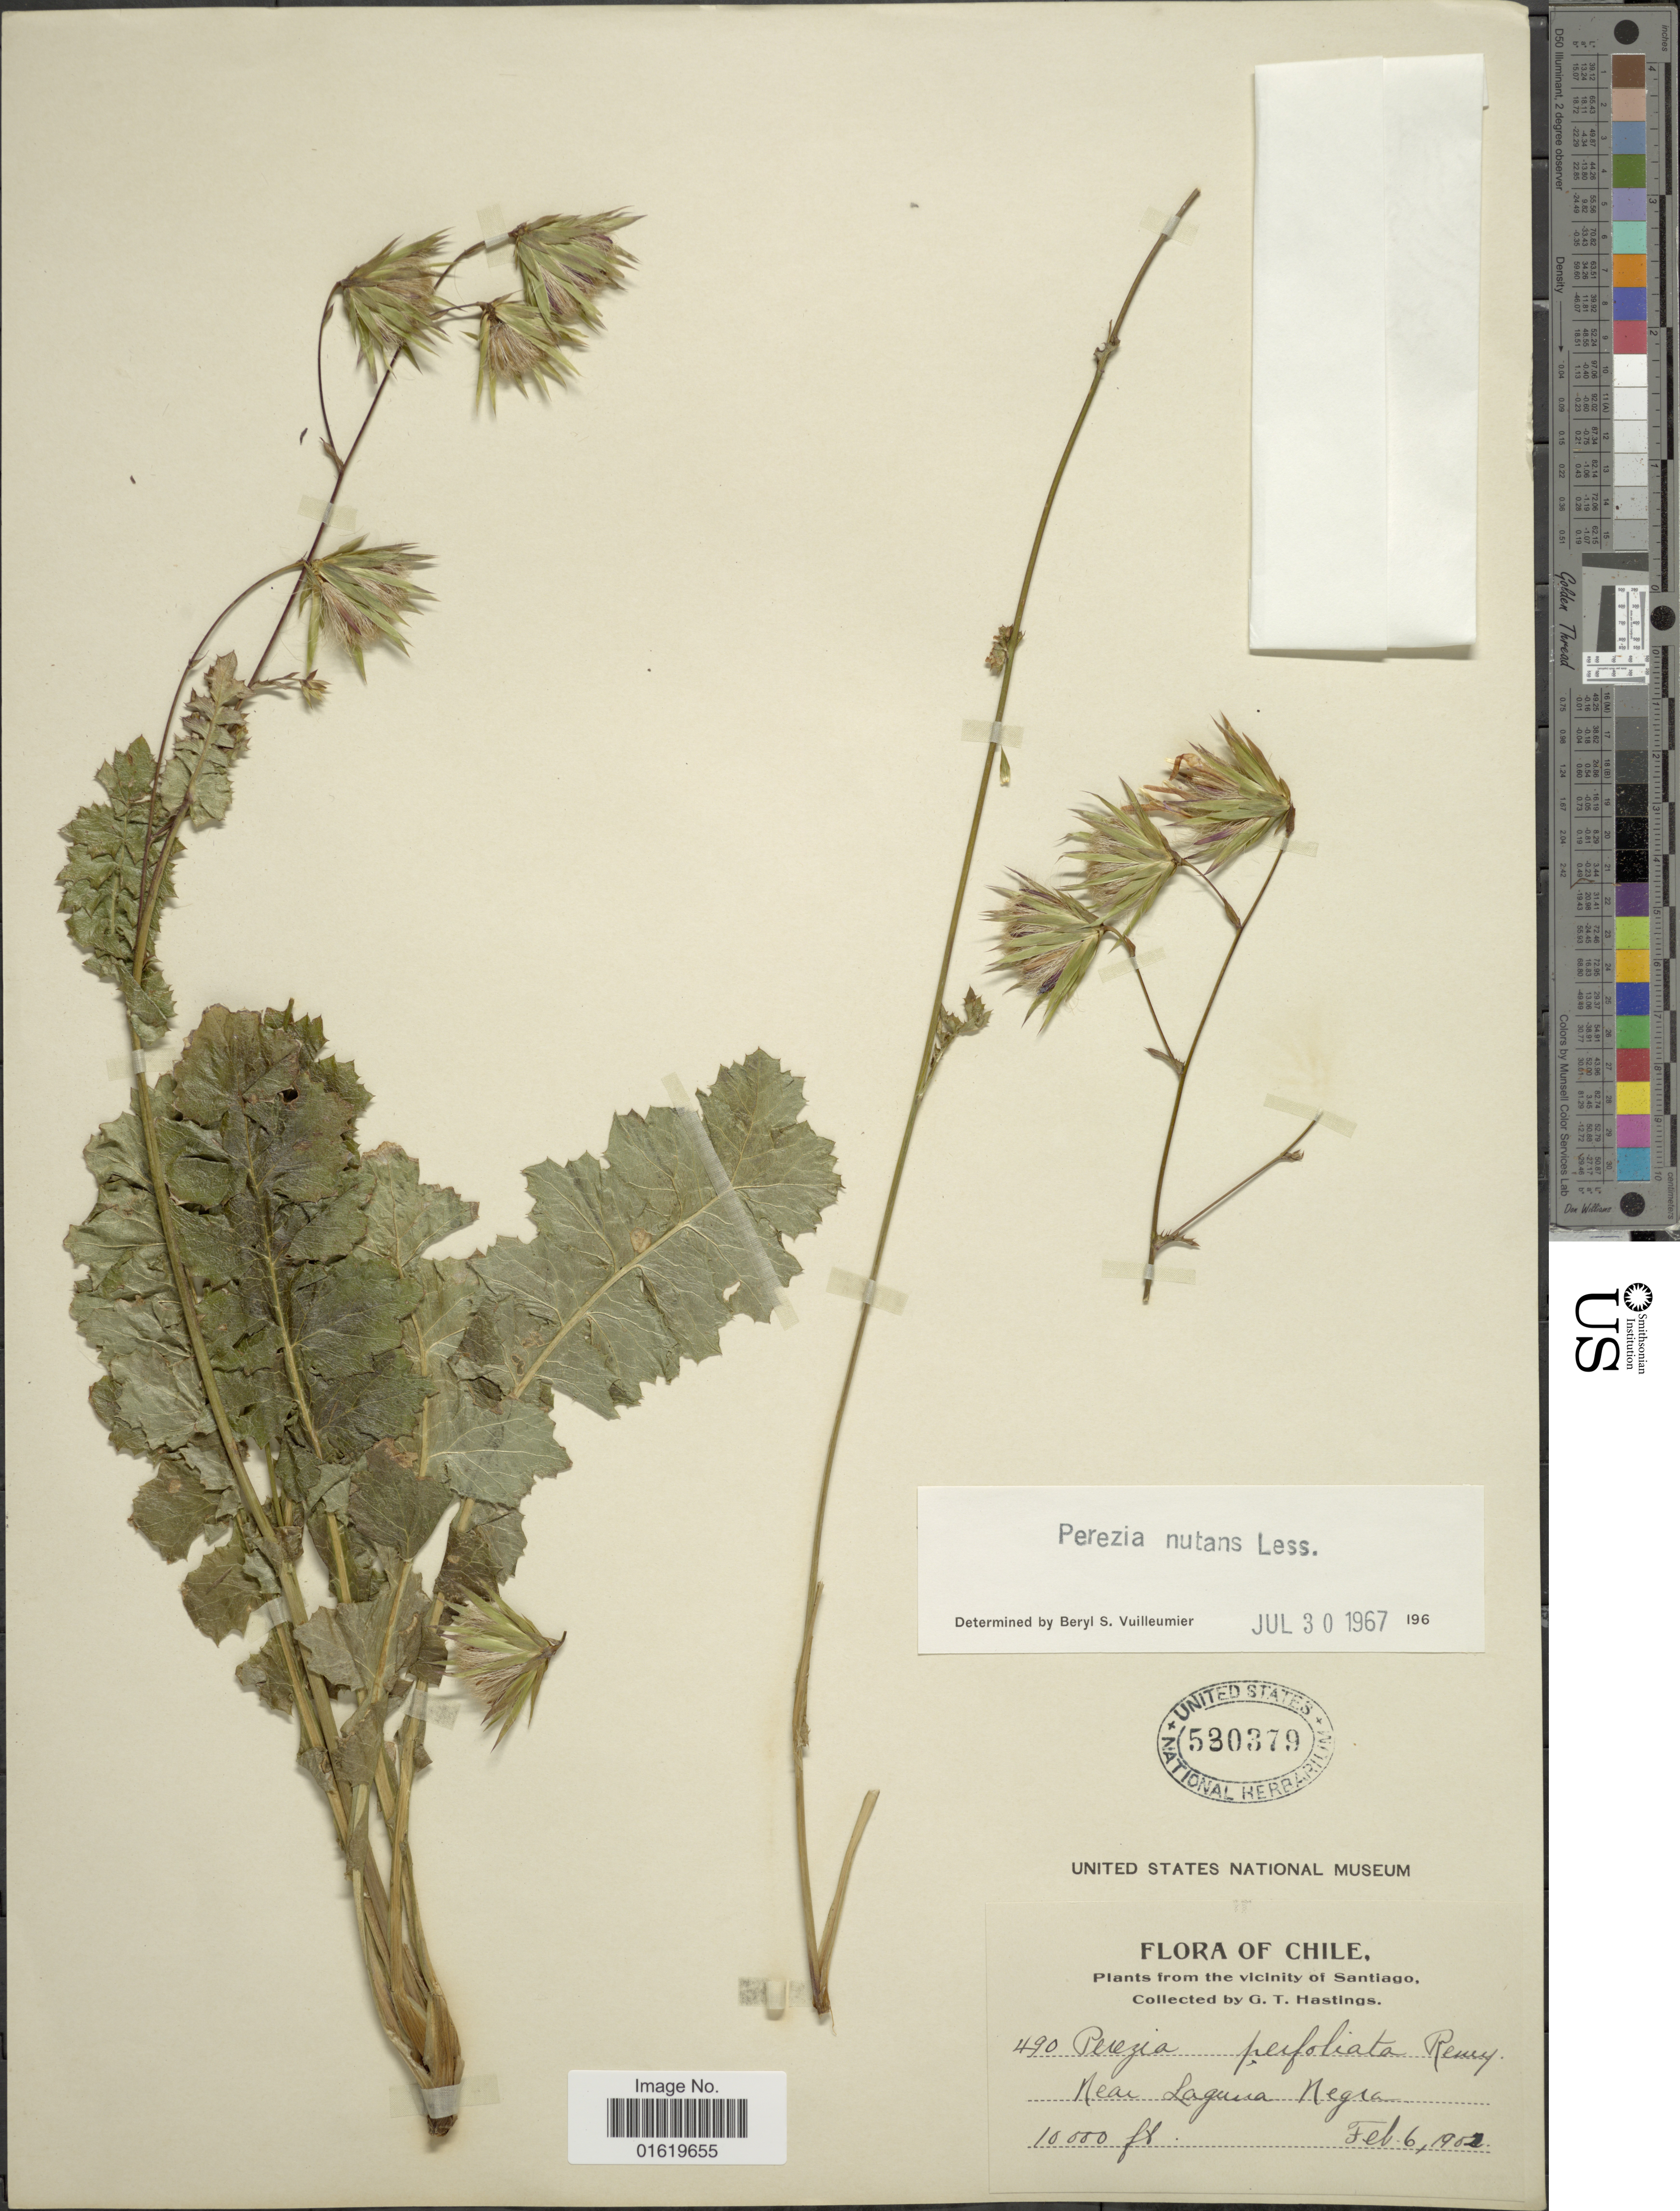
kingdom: Plantae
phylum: Tracheophyta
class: Magnoliopsida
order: Asterales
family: Asteraceae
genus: Perezia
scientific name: Perezia nutans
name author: Less.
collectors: G. Hastings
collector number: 490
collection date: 1952-02-06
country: Chile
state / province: Región Metropolitana (RM)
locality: Vicinity of Santiago. Near Laguna Negra.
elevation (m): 3048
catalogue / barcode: US 530379